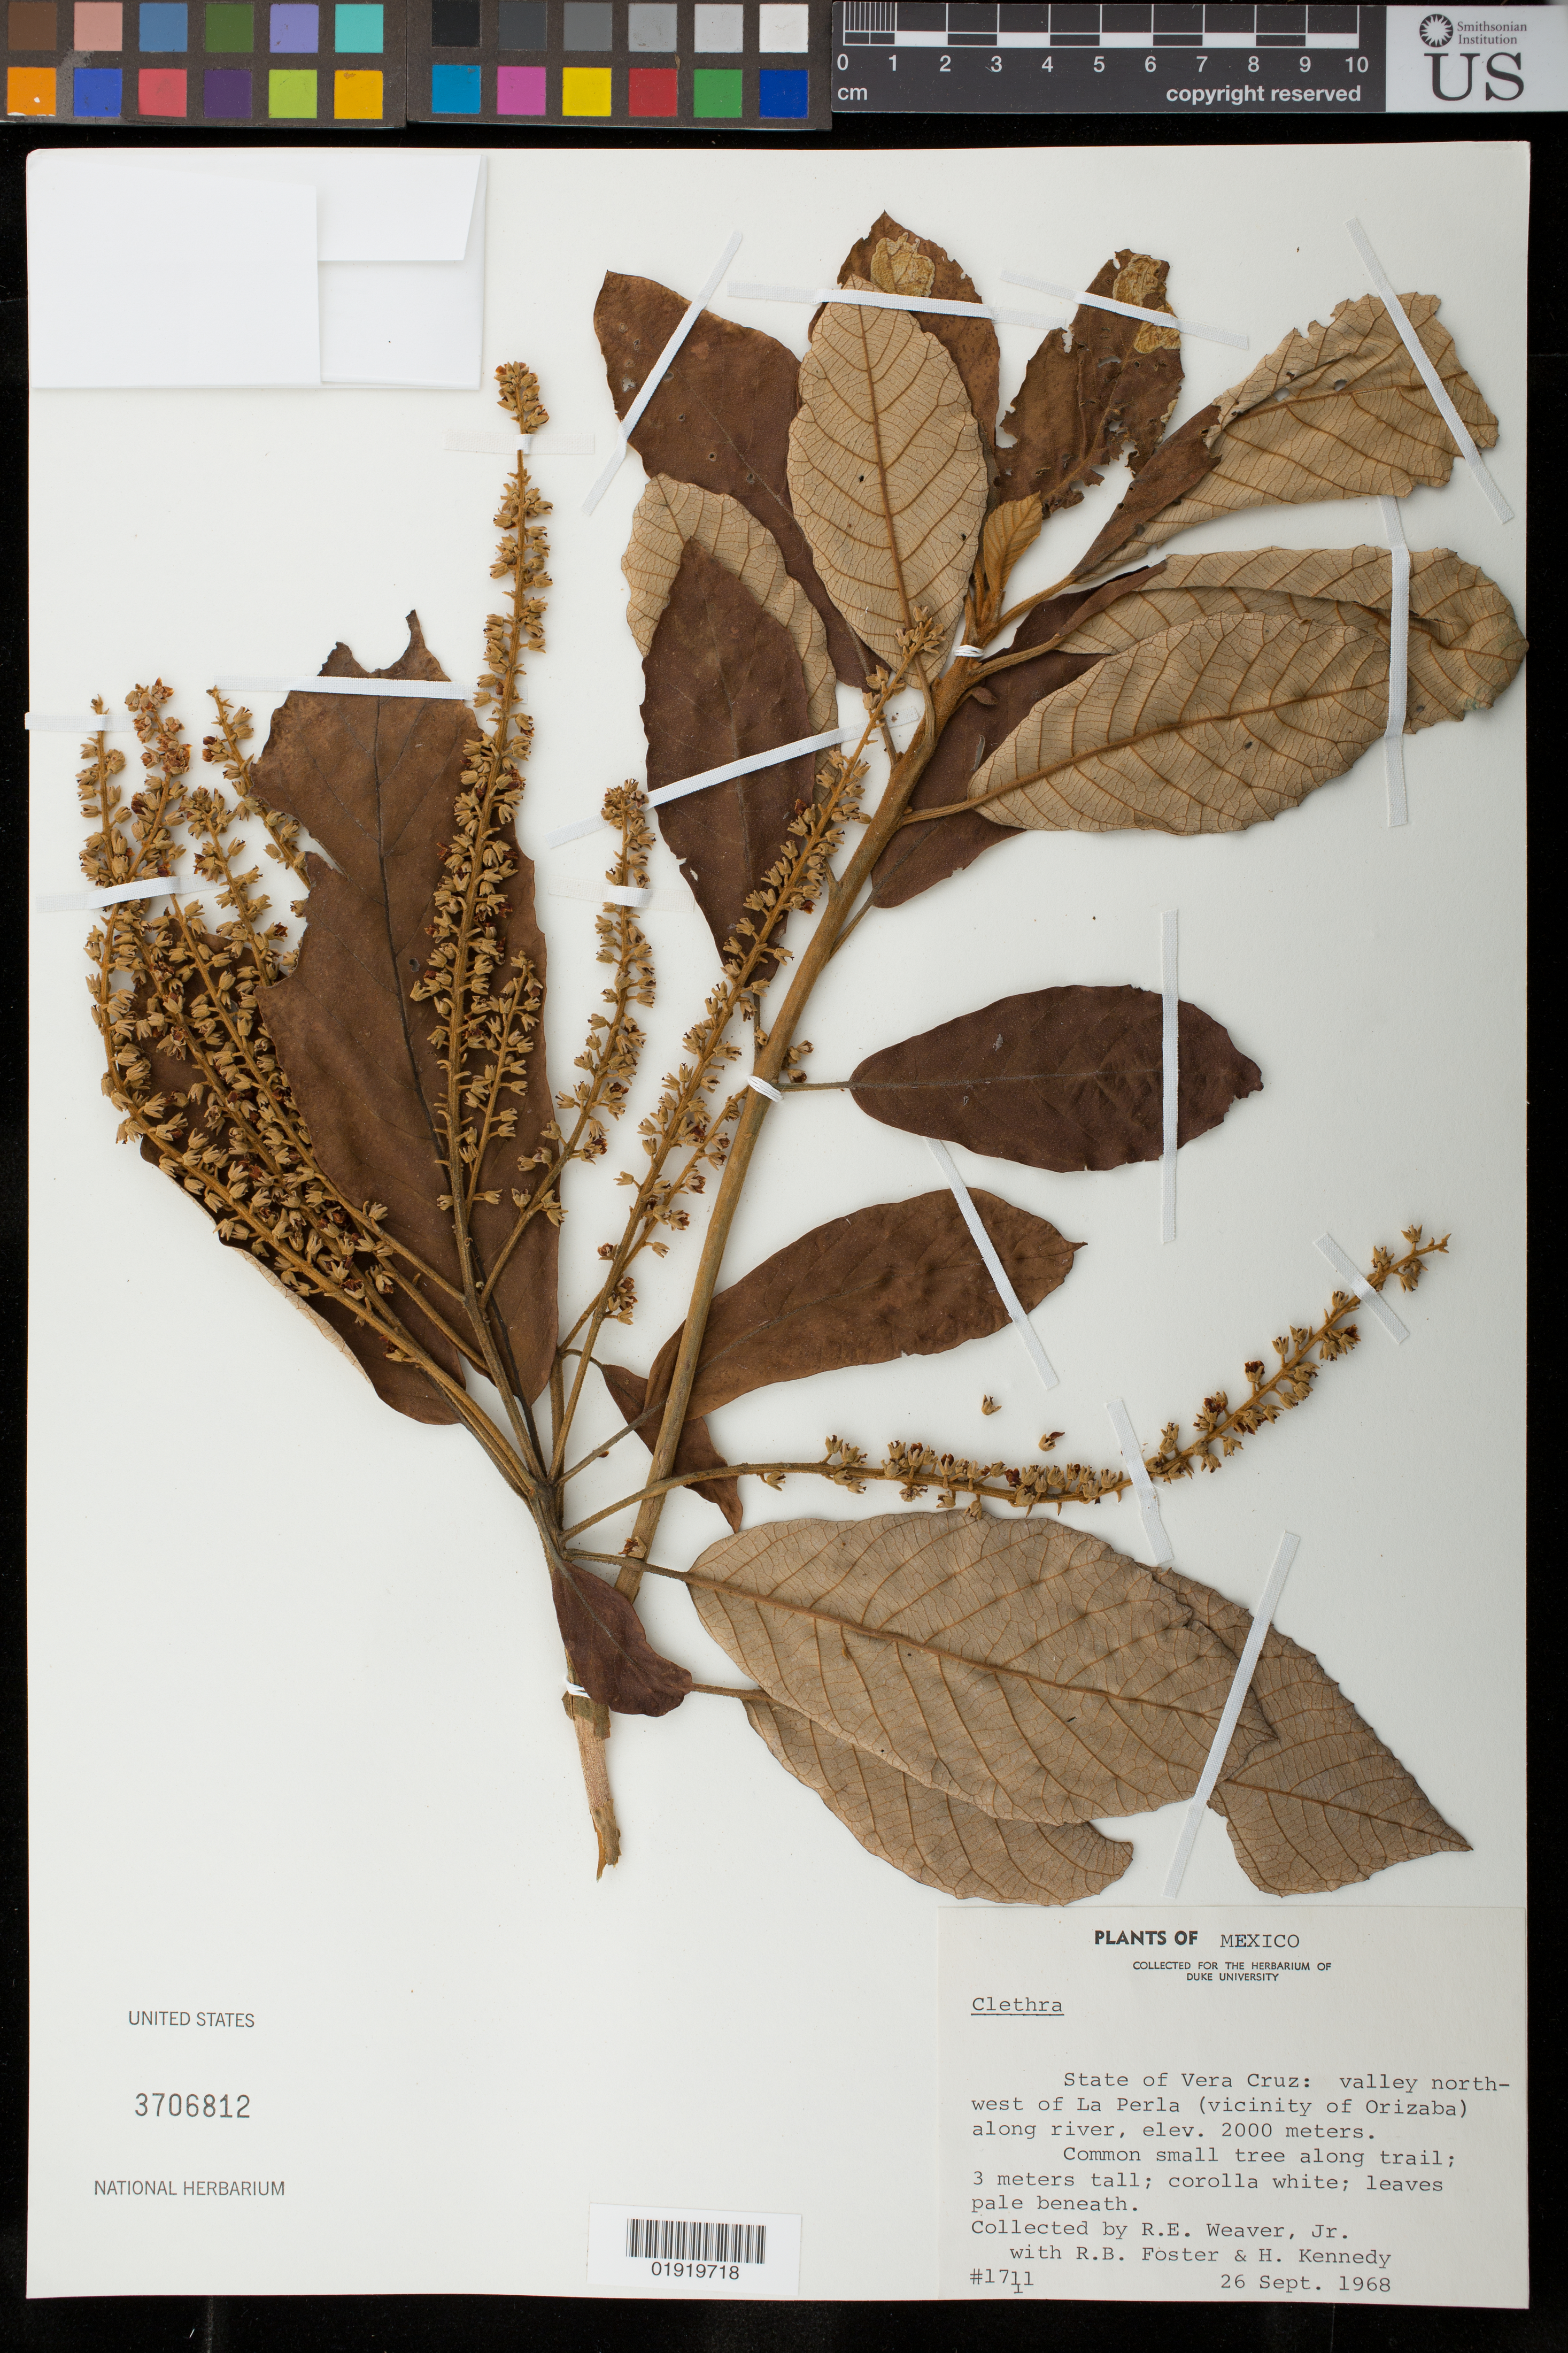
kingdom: Plantae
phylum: Tracheophyta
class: Magnoliopsida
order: Ericales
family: Clethraceae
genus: Clethra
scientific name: Clethra sp.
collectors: R. Weaver Jr., H. Kennedy & R. B. Foster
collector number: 1711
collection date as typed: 26 Sep 1968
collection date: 1968-09-26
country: Mexico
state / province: Veracruz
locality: Valley NW of La Perla (vicinity of Orizaba) along river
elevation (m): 2000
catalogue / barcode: US 3706812